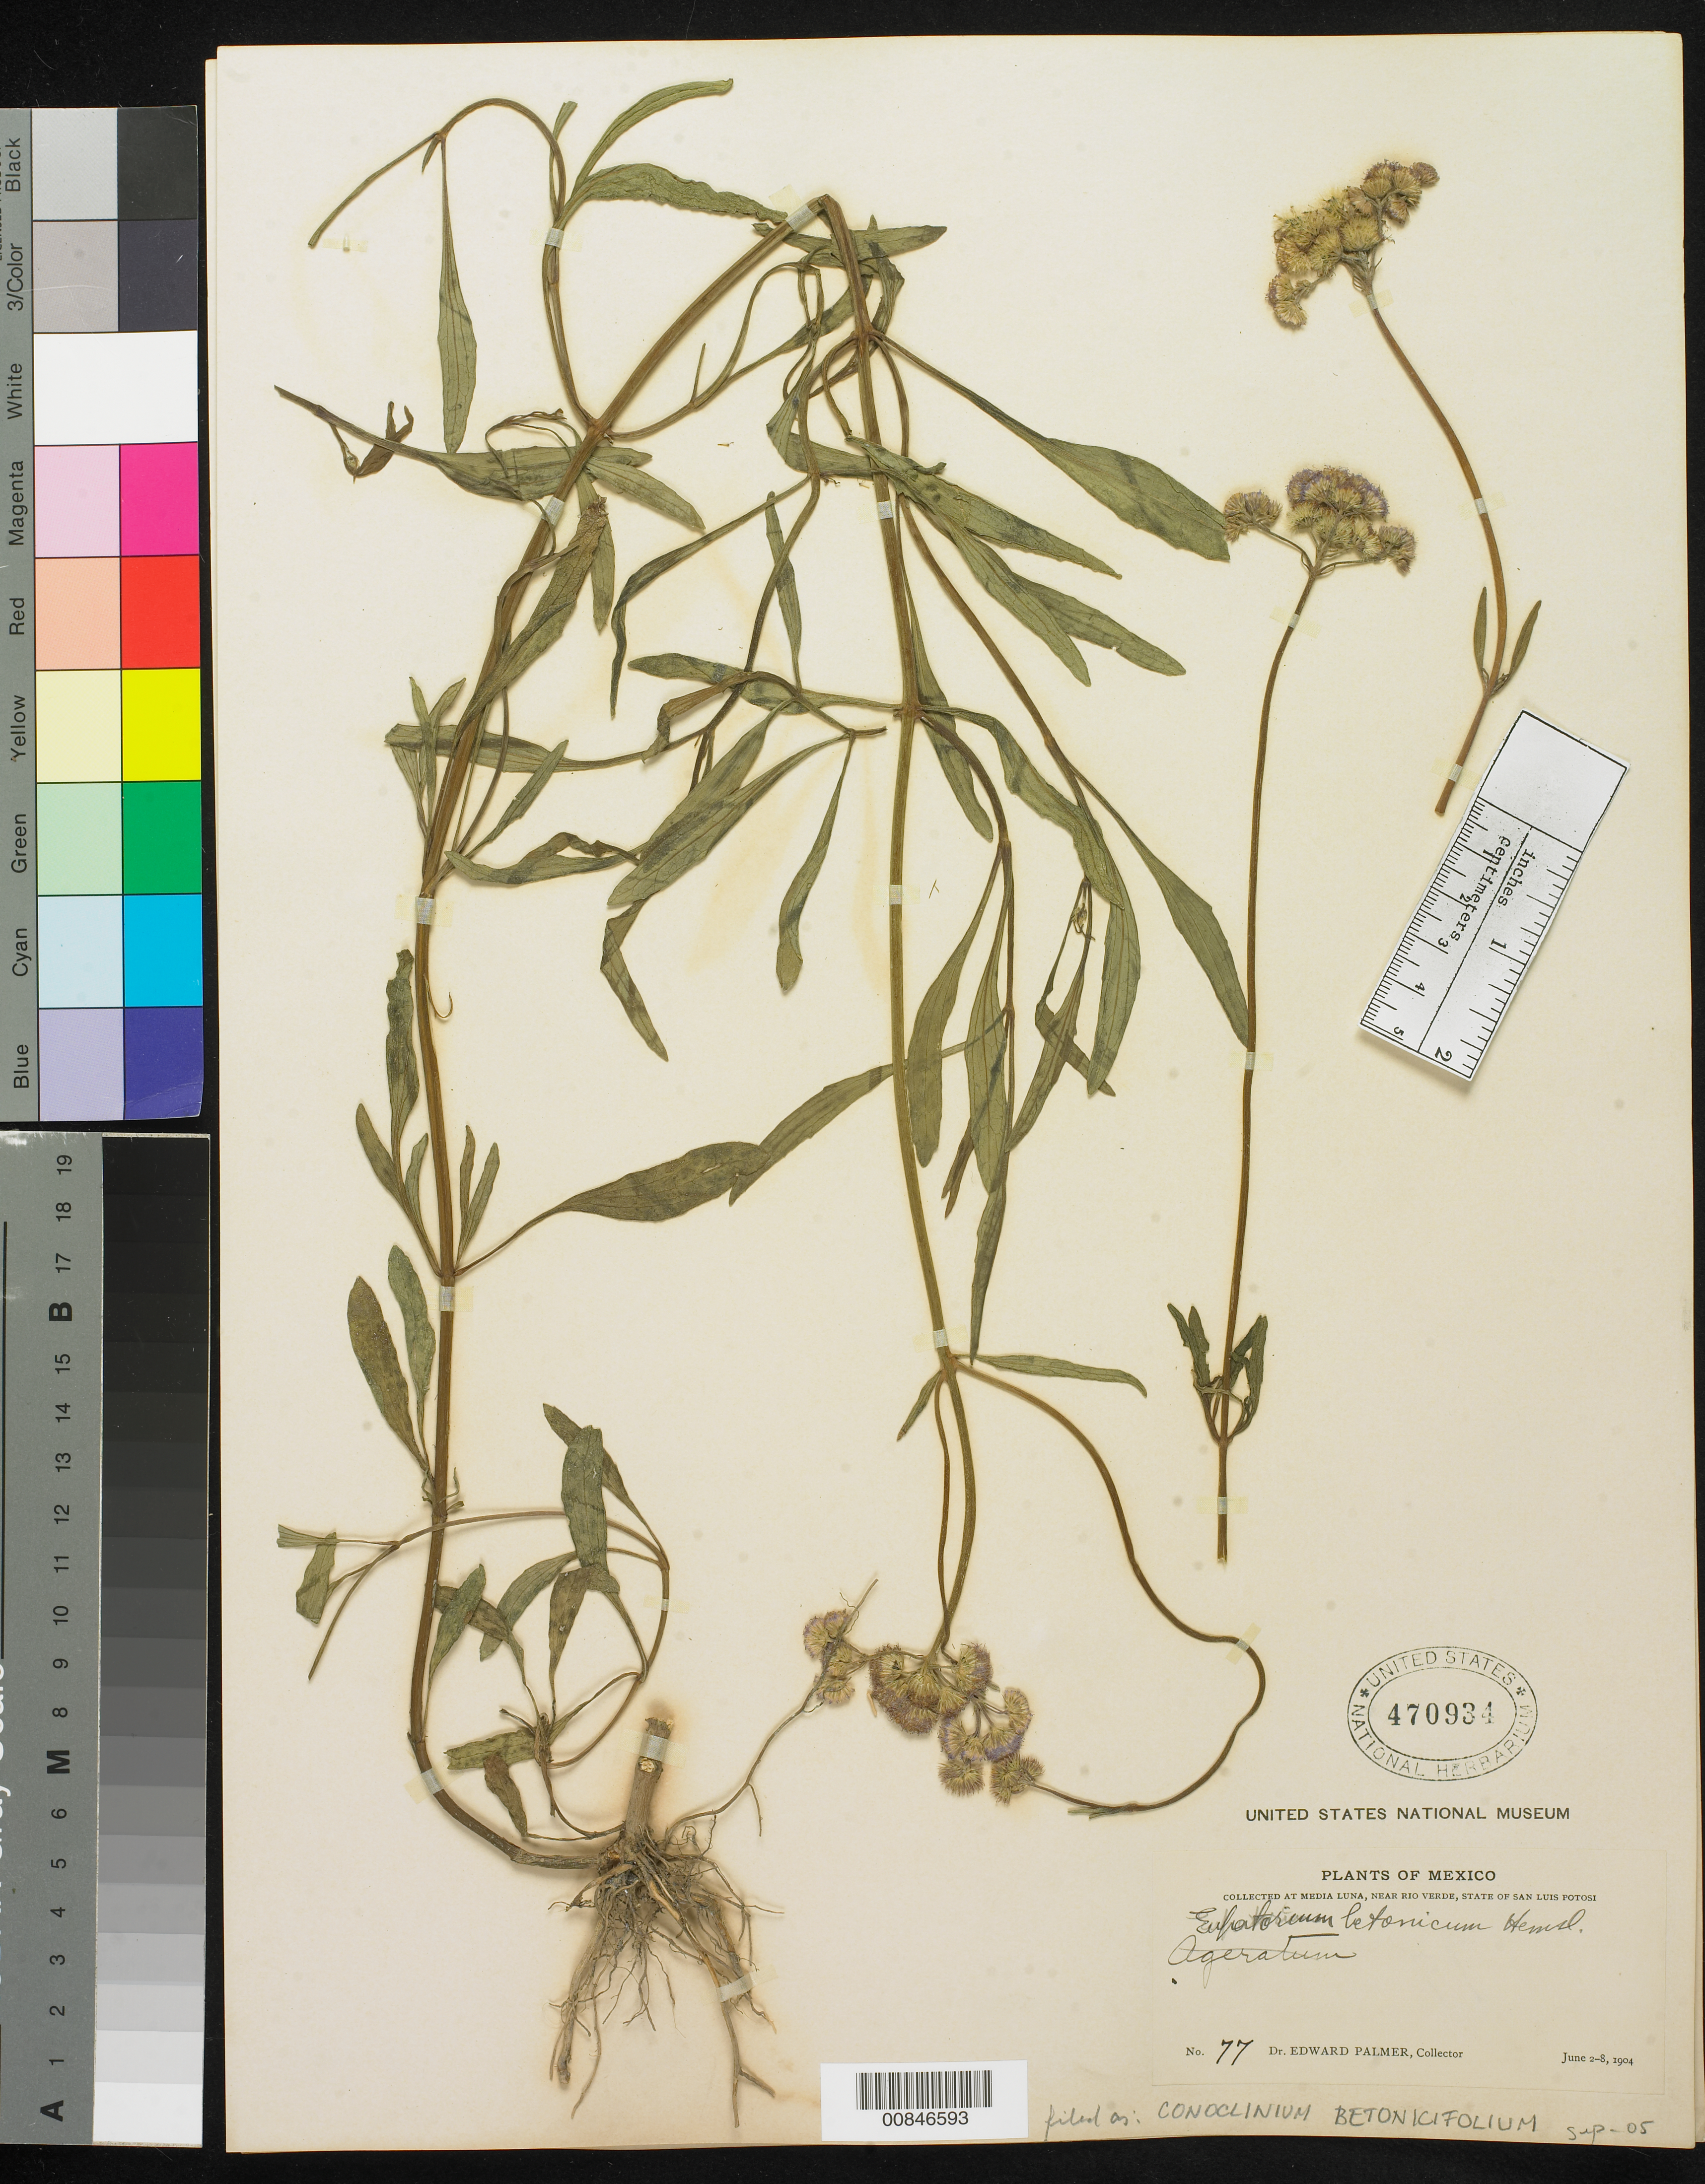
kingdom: Plantae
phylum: Tracheophyta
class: Magnoliopsida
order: Asterales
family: Asteraceae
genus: Conoclinium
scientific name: Conoclinium betonicifolium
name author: (Mill.) R.M. King & H. Rob.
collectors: E. Palmer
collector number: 77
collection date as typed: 02 Jun 1904 to 08 Jun 1904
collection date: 1904-06-02/1904-06-08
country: Mexico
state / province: San Luis Potosí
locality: Media Luna, near Río Verde, San Luis Potosí.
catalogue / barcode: US 470934